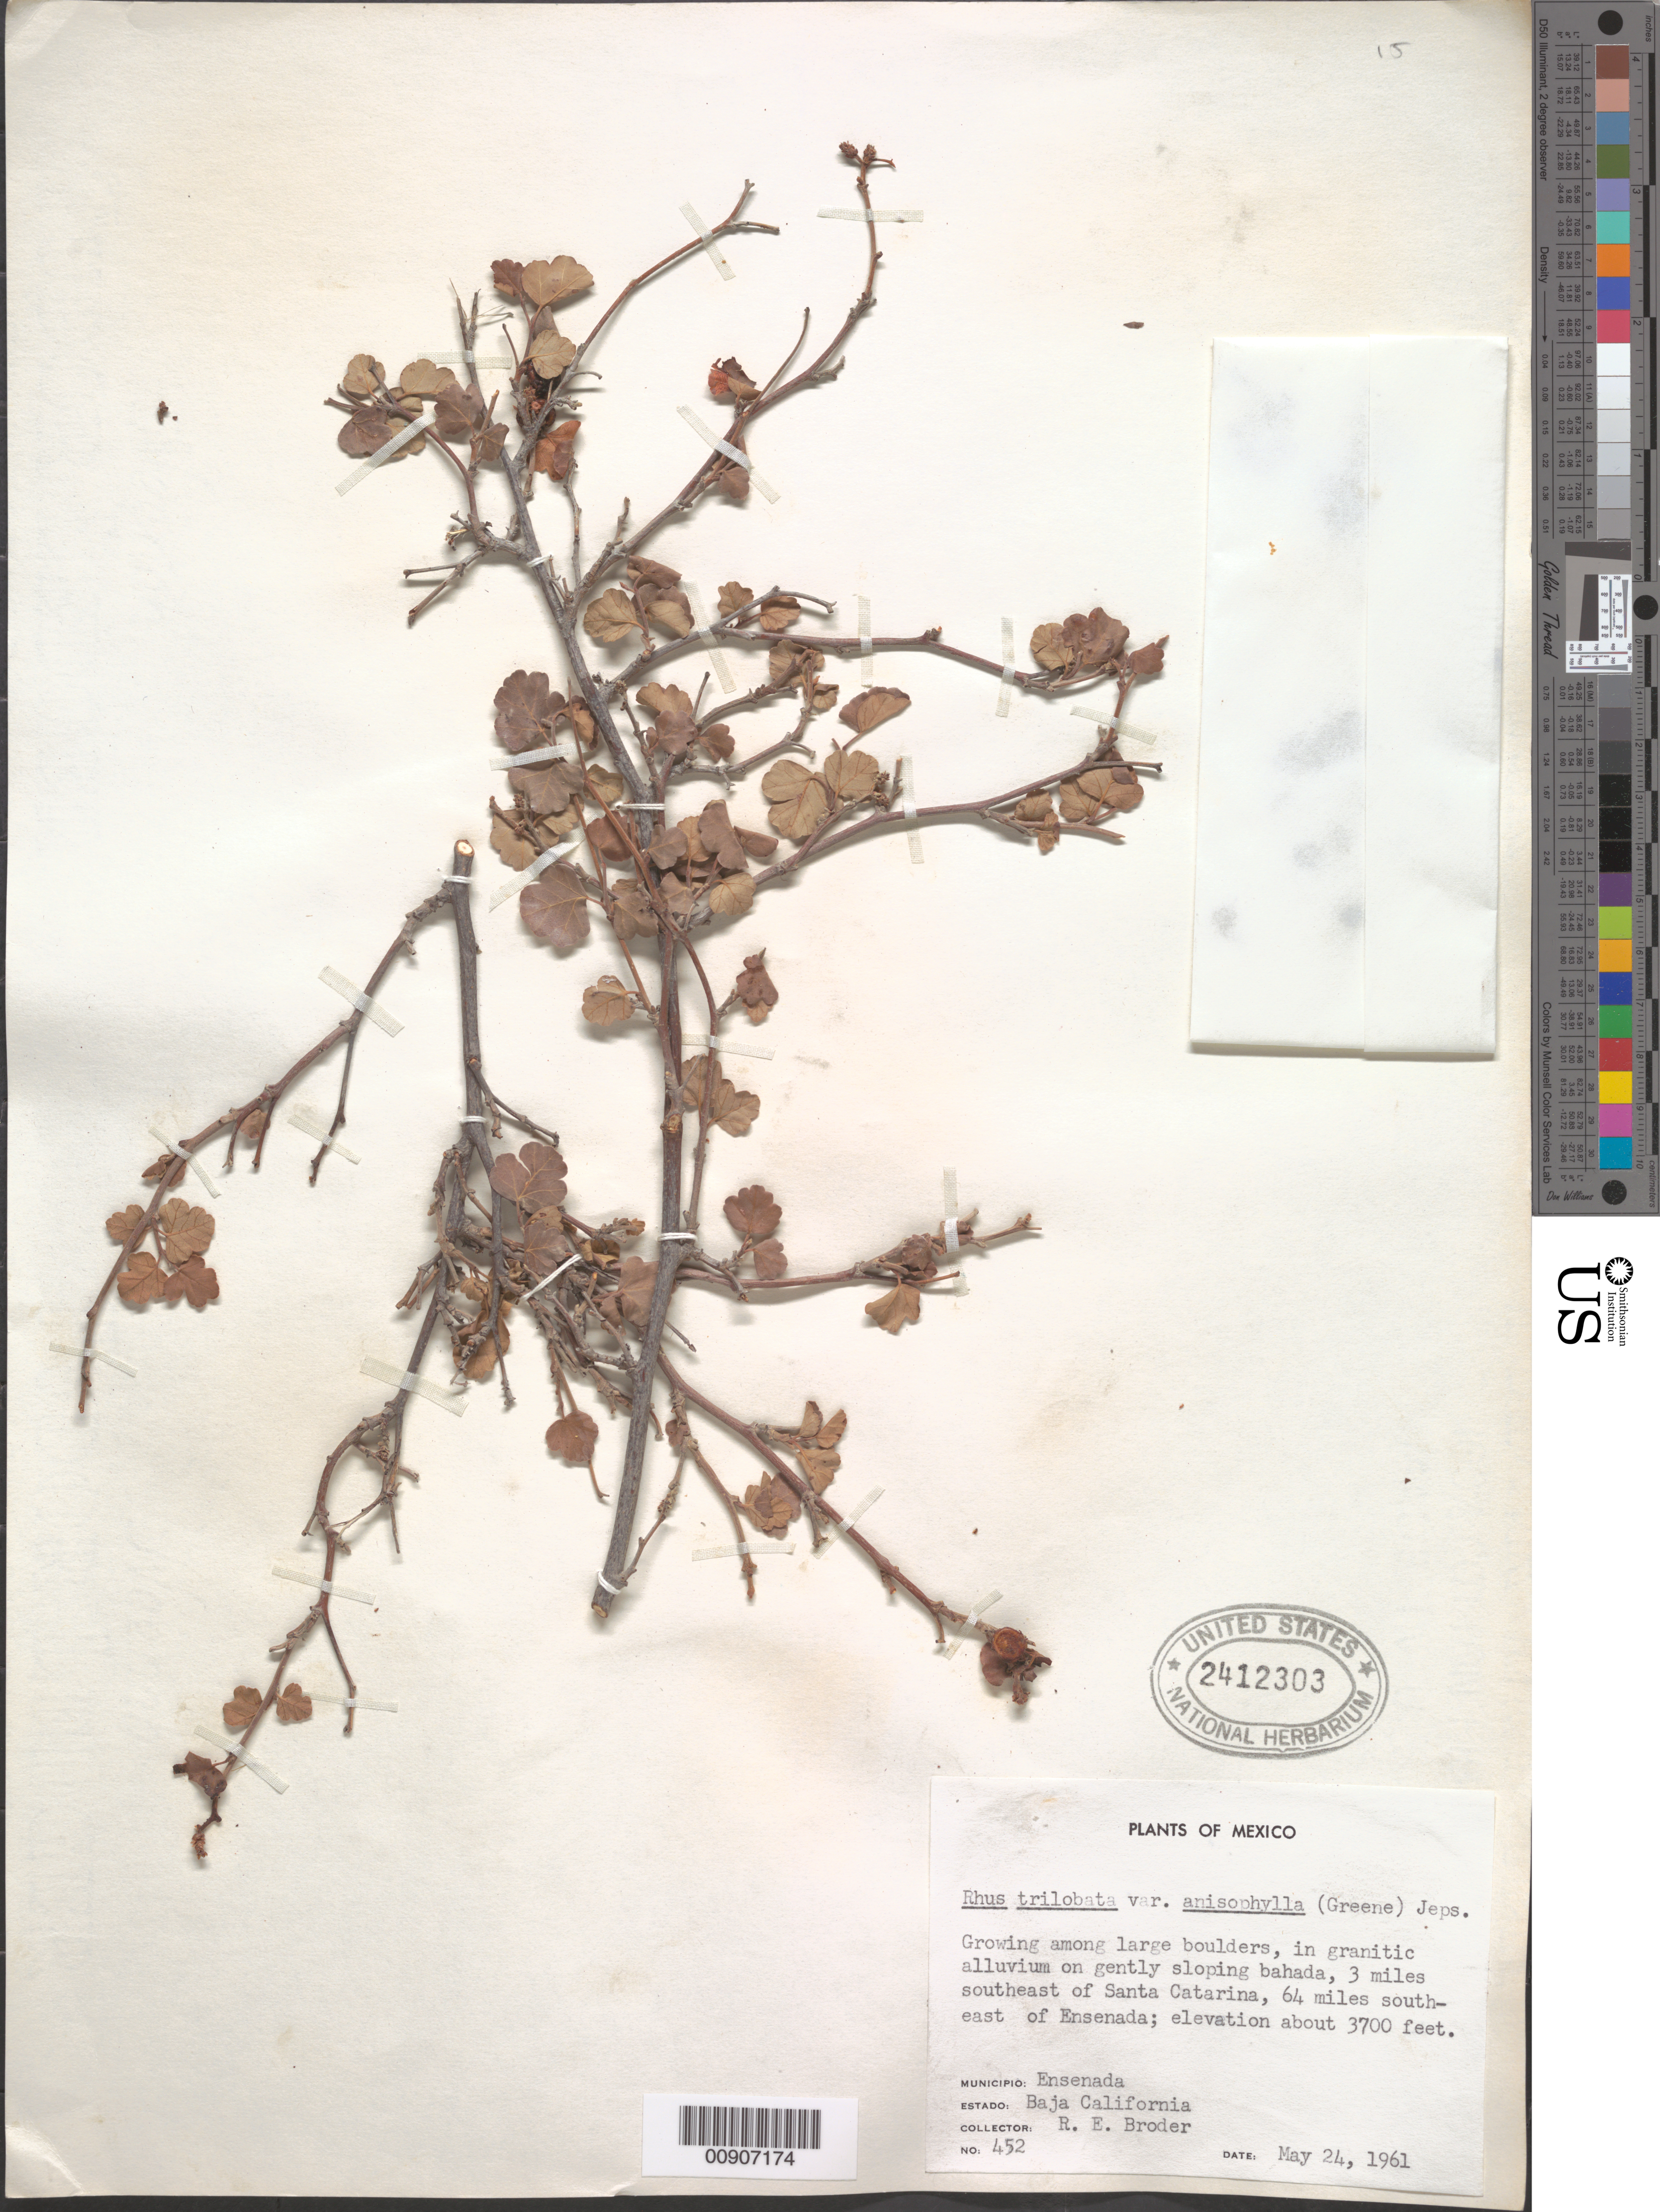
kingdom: Plantae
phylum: Tracheophyta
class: Magnoliopsida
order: Sapindales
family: Anacardiaceae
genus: Rhus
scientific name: Rhus aromatica var. simplicifolia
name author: (Greene) Cronq.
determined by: Mitchell, John D.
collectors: R. Broder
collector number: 452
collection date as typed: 24 May 1961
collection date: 1961-05-24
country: Mexico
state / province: Baja California Norte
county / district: Ensenada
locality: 3 miles southeast of Santa Catarina, 64 miles south-east of Ensenada. Municipio Ensenada, Estado Baja California.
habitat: Growing among large boulders, in granitic alluvium on gently sloping bahada.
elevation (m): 1128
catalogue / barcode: US 2412303